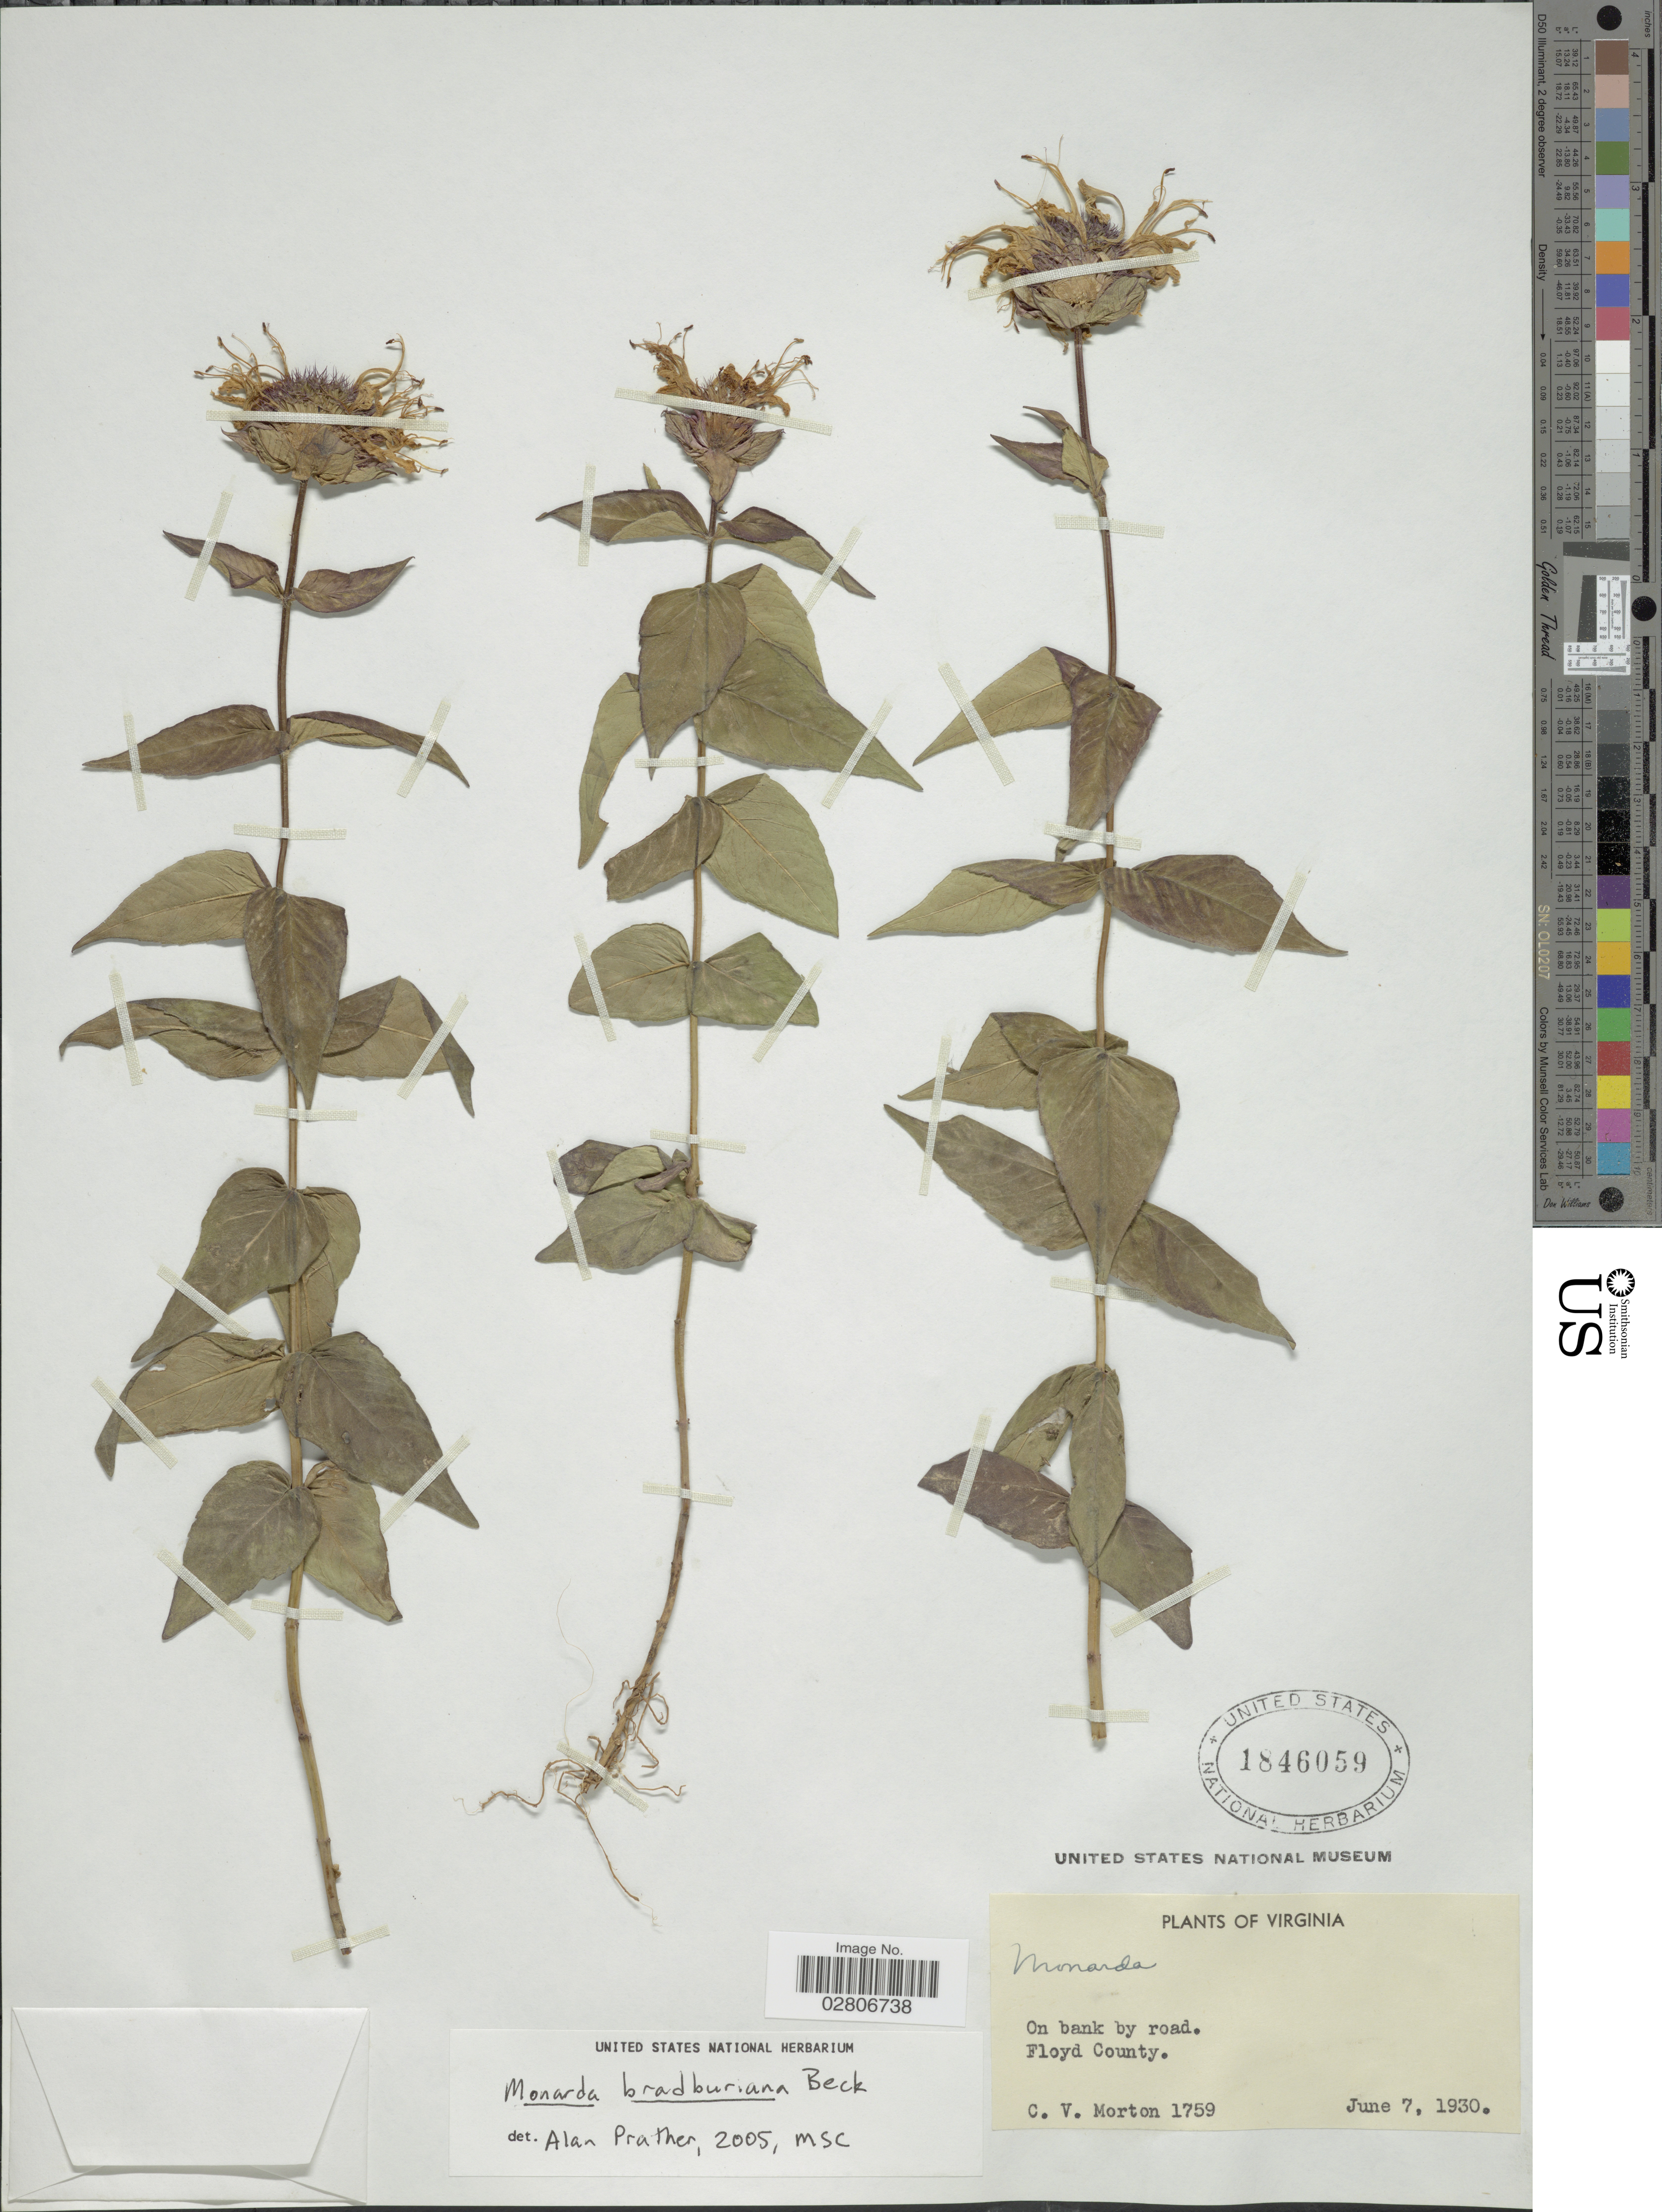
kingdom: Plantae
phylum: Tracheophyta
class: Magnoliopsida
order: Lamiales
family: Lamiaceae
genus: Monarda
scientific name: Monarda bradburiana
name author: L.C. Beck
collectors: C. V. Morton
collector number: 1759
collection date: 1930-06-07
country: United States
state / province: Virginia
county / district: Floyd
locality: Floyd County.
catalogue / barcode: US 1846059